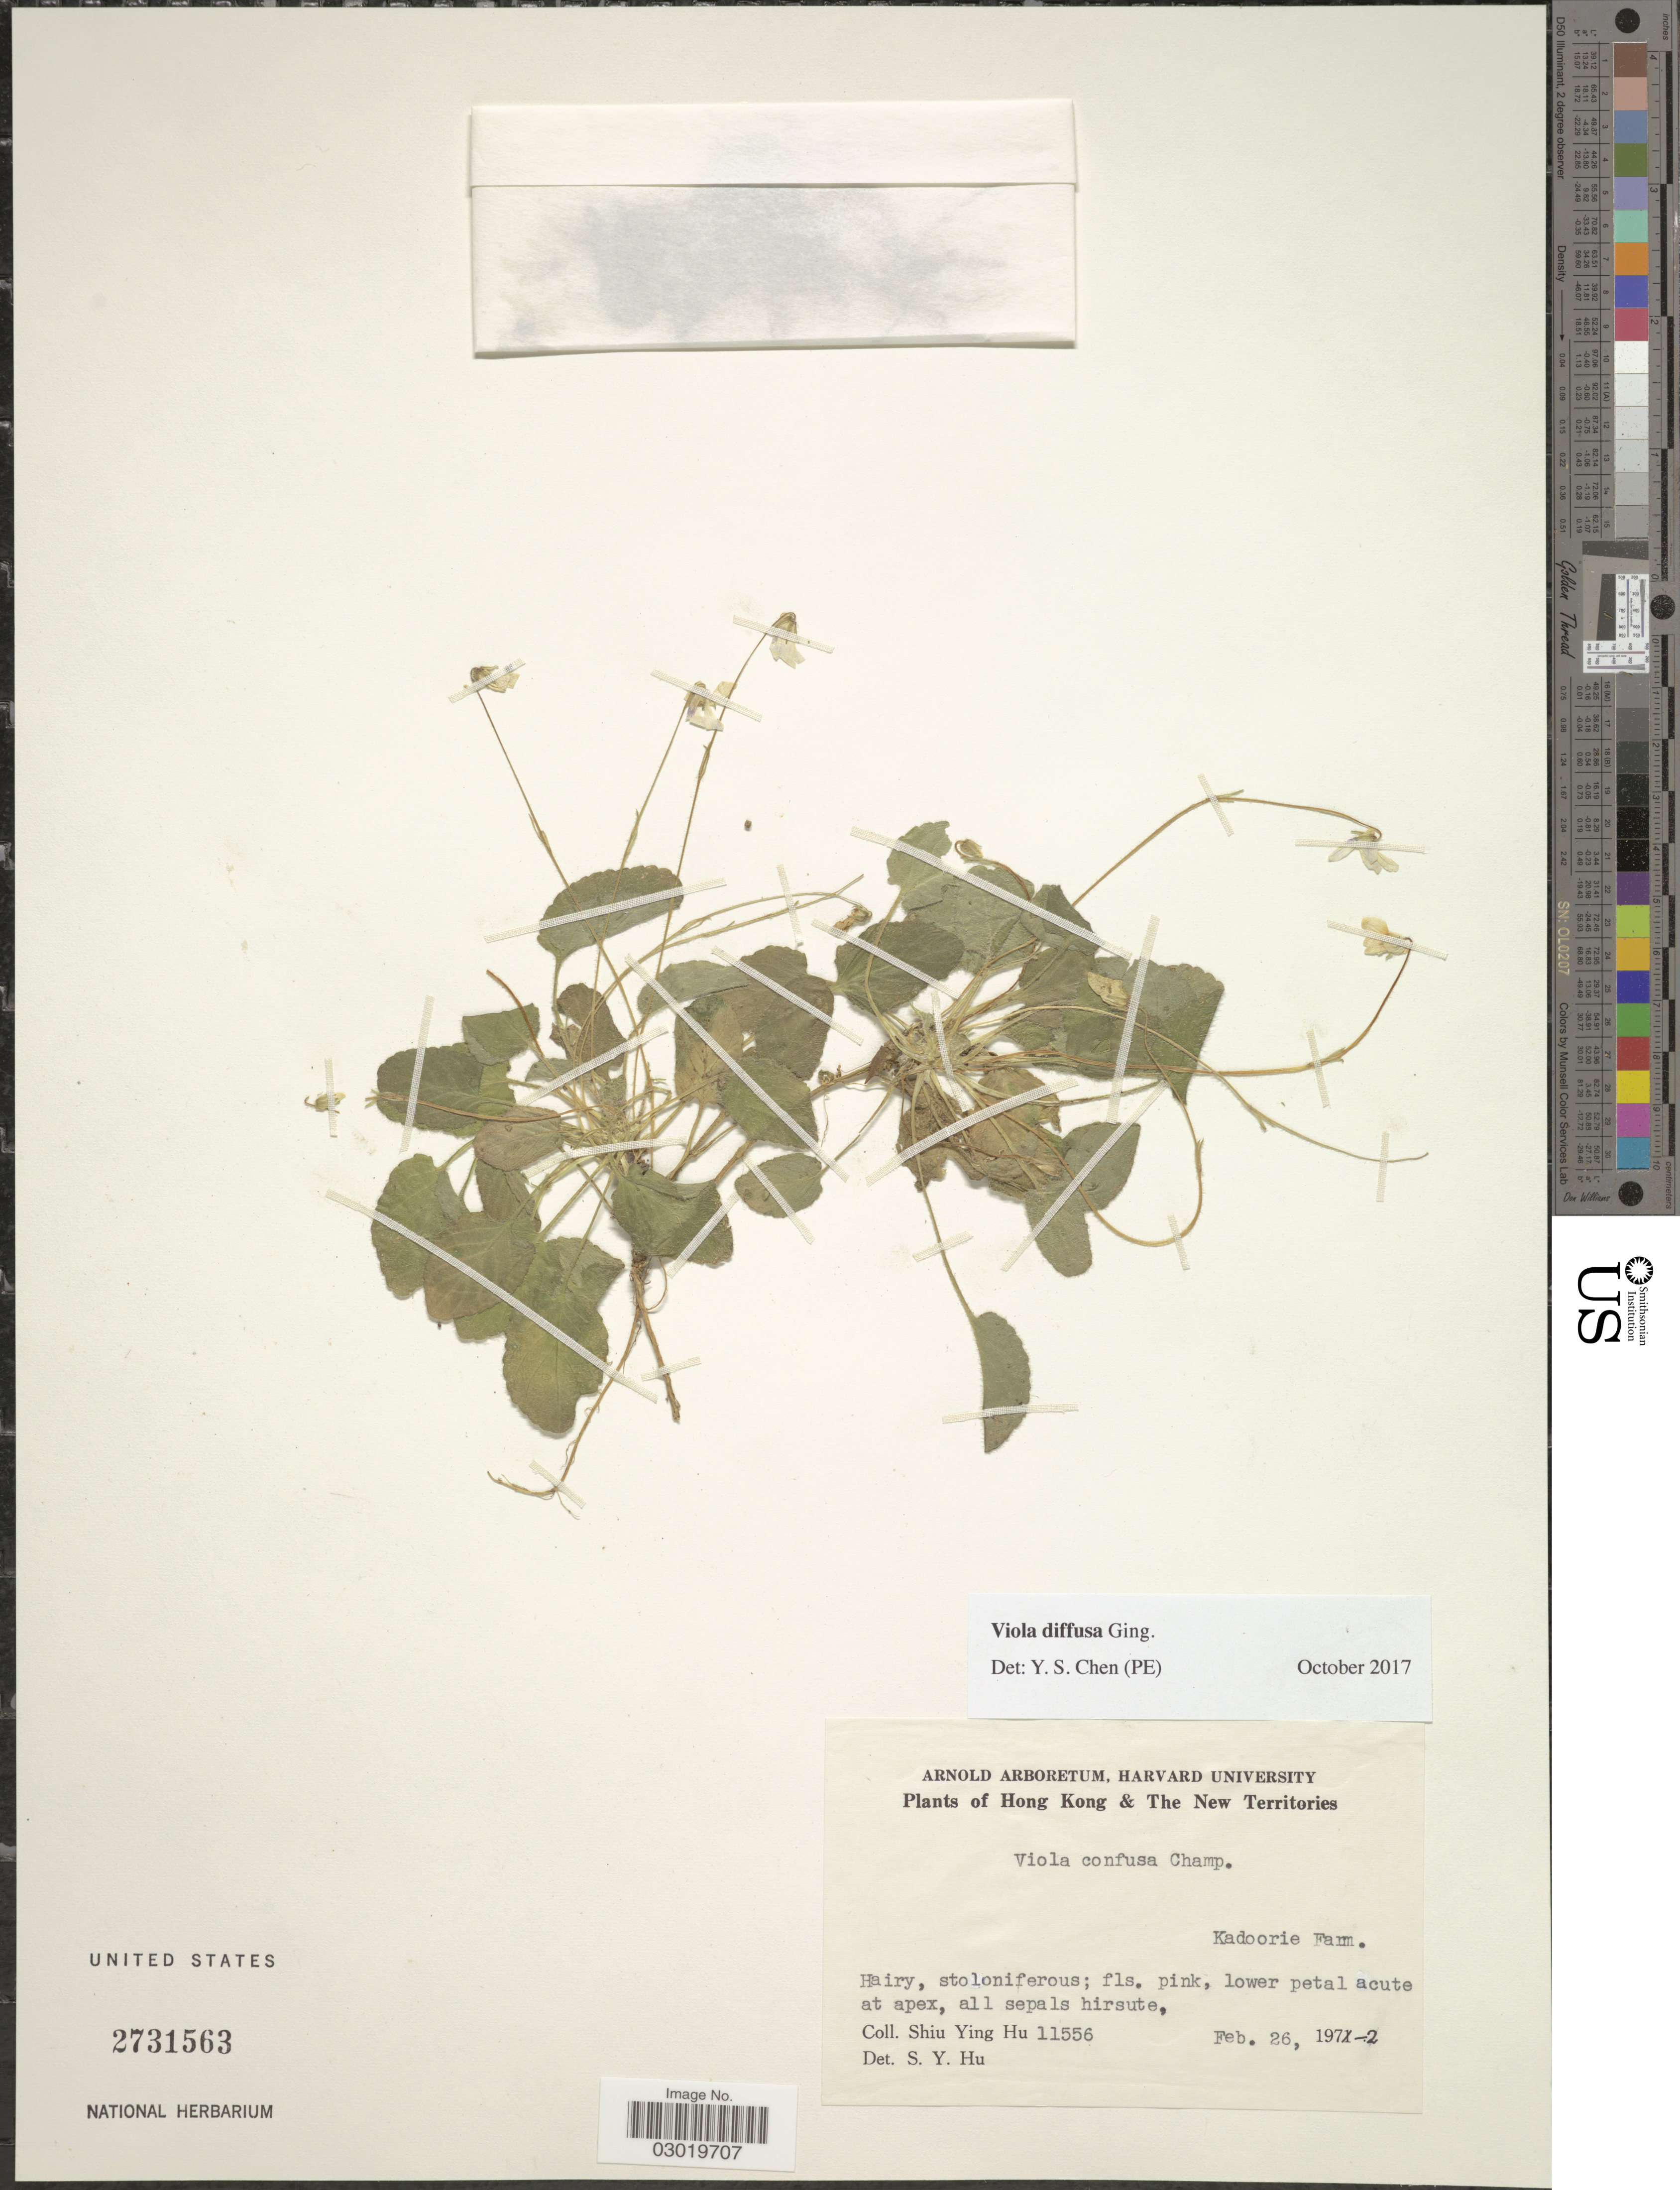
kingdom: Plantae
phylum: Tracheophyta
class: Magnoliopsida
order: Malpighiales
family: Violaceae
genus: Viola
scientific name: Viola diffusa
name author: Ging.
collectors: S. Y. Hu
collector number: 11556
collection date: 1972-02-26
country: China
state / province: Hong Kong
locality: Hong Kong & The New Territories. Kadoorie Fam.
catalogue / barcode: US 2731563